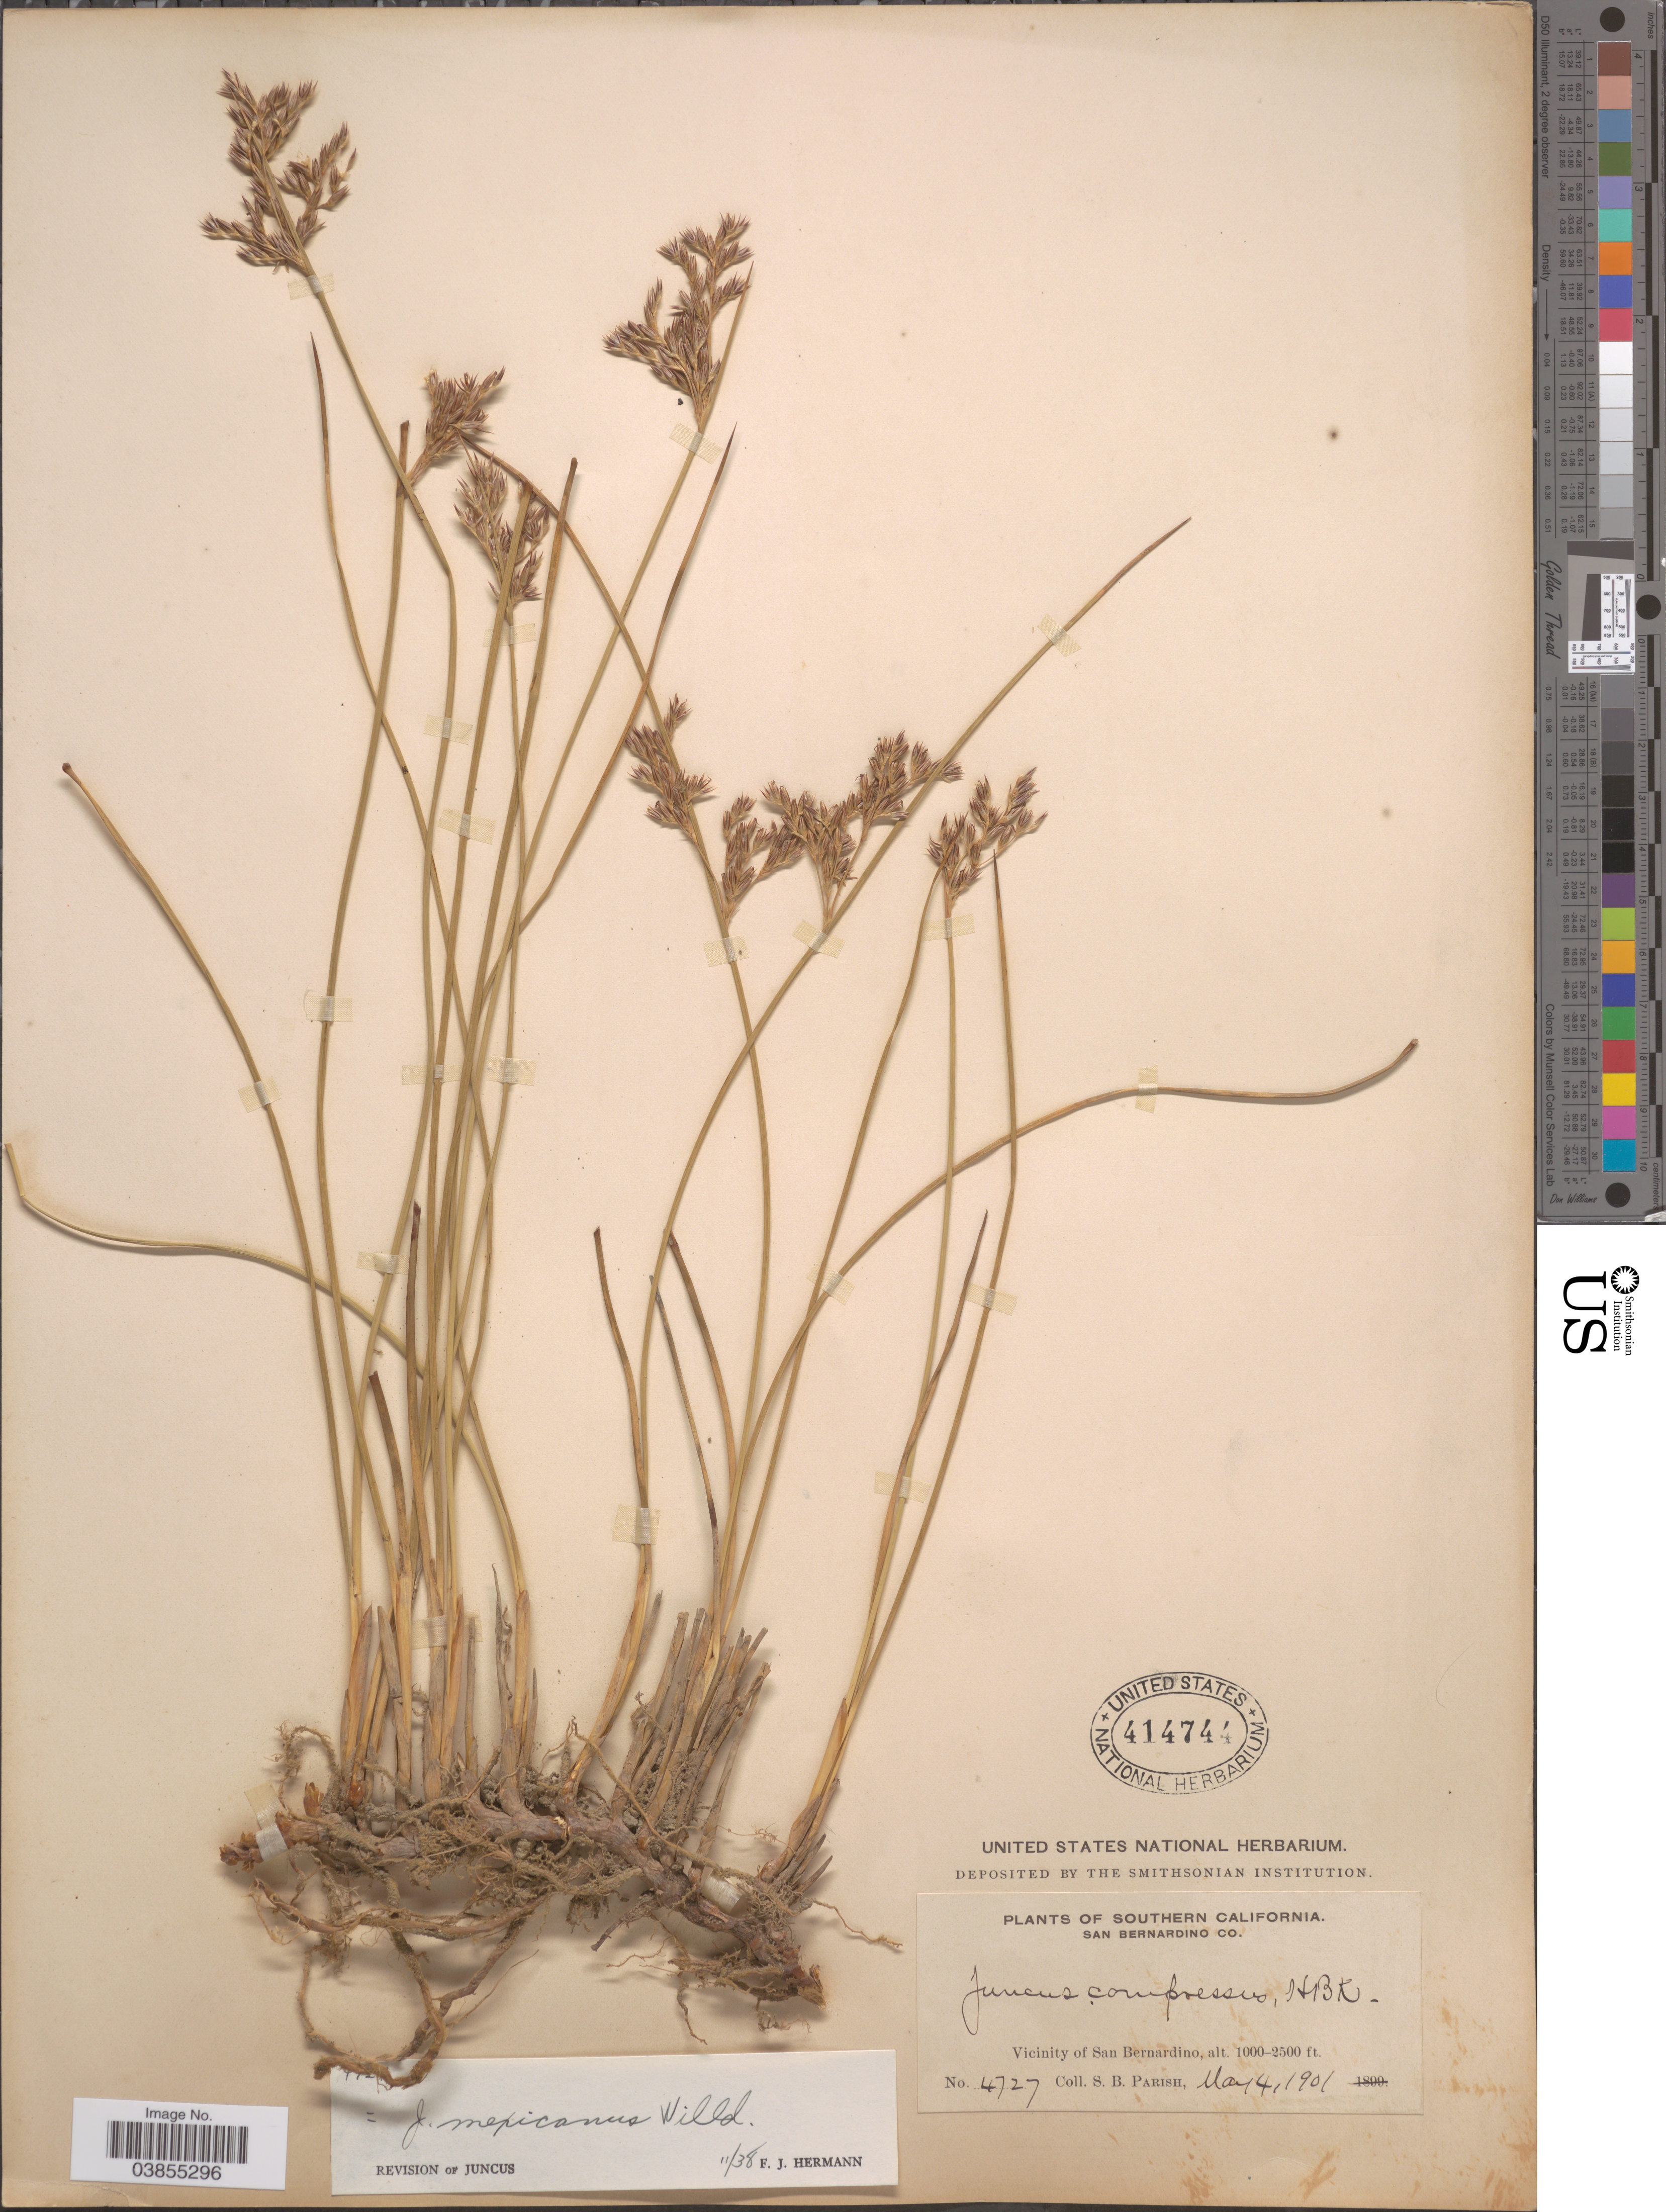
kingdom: Plantae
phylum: Tracheophyta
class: Liliopsida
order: Poales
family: Juncaceae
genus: Juncus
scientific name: Juncus mexicanus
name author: Willd. ex Schult. & Schult. f.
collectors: S. B. Parish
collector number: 4727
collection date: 1901-05-04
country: United States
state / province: California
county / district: San Bernardino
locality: Southern California. San Bernardino Co. Vicinity of San Bernardino.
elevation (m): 305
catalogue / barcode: US 414744